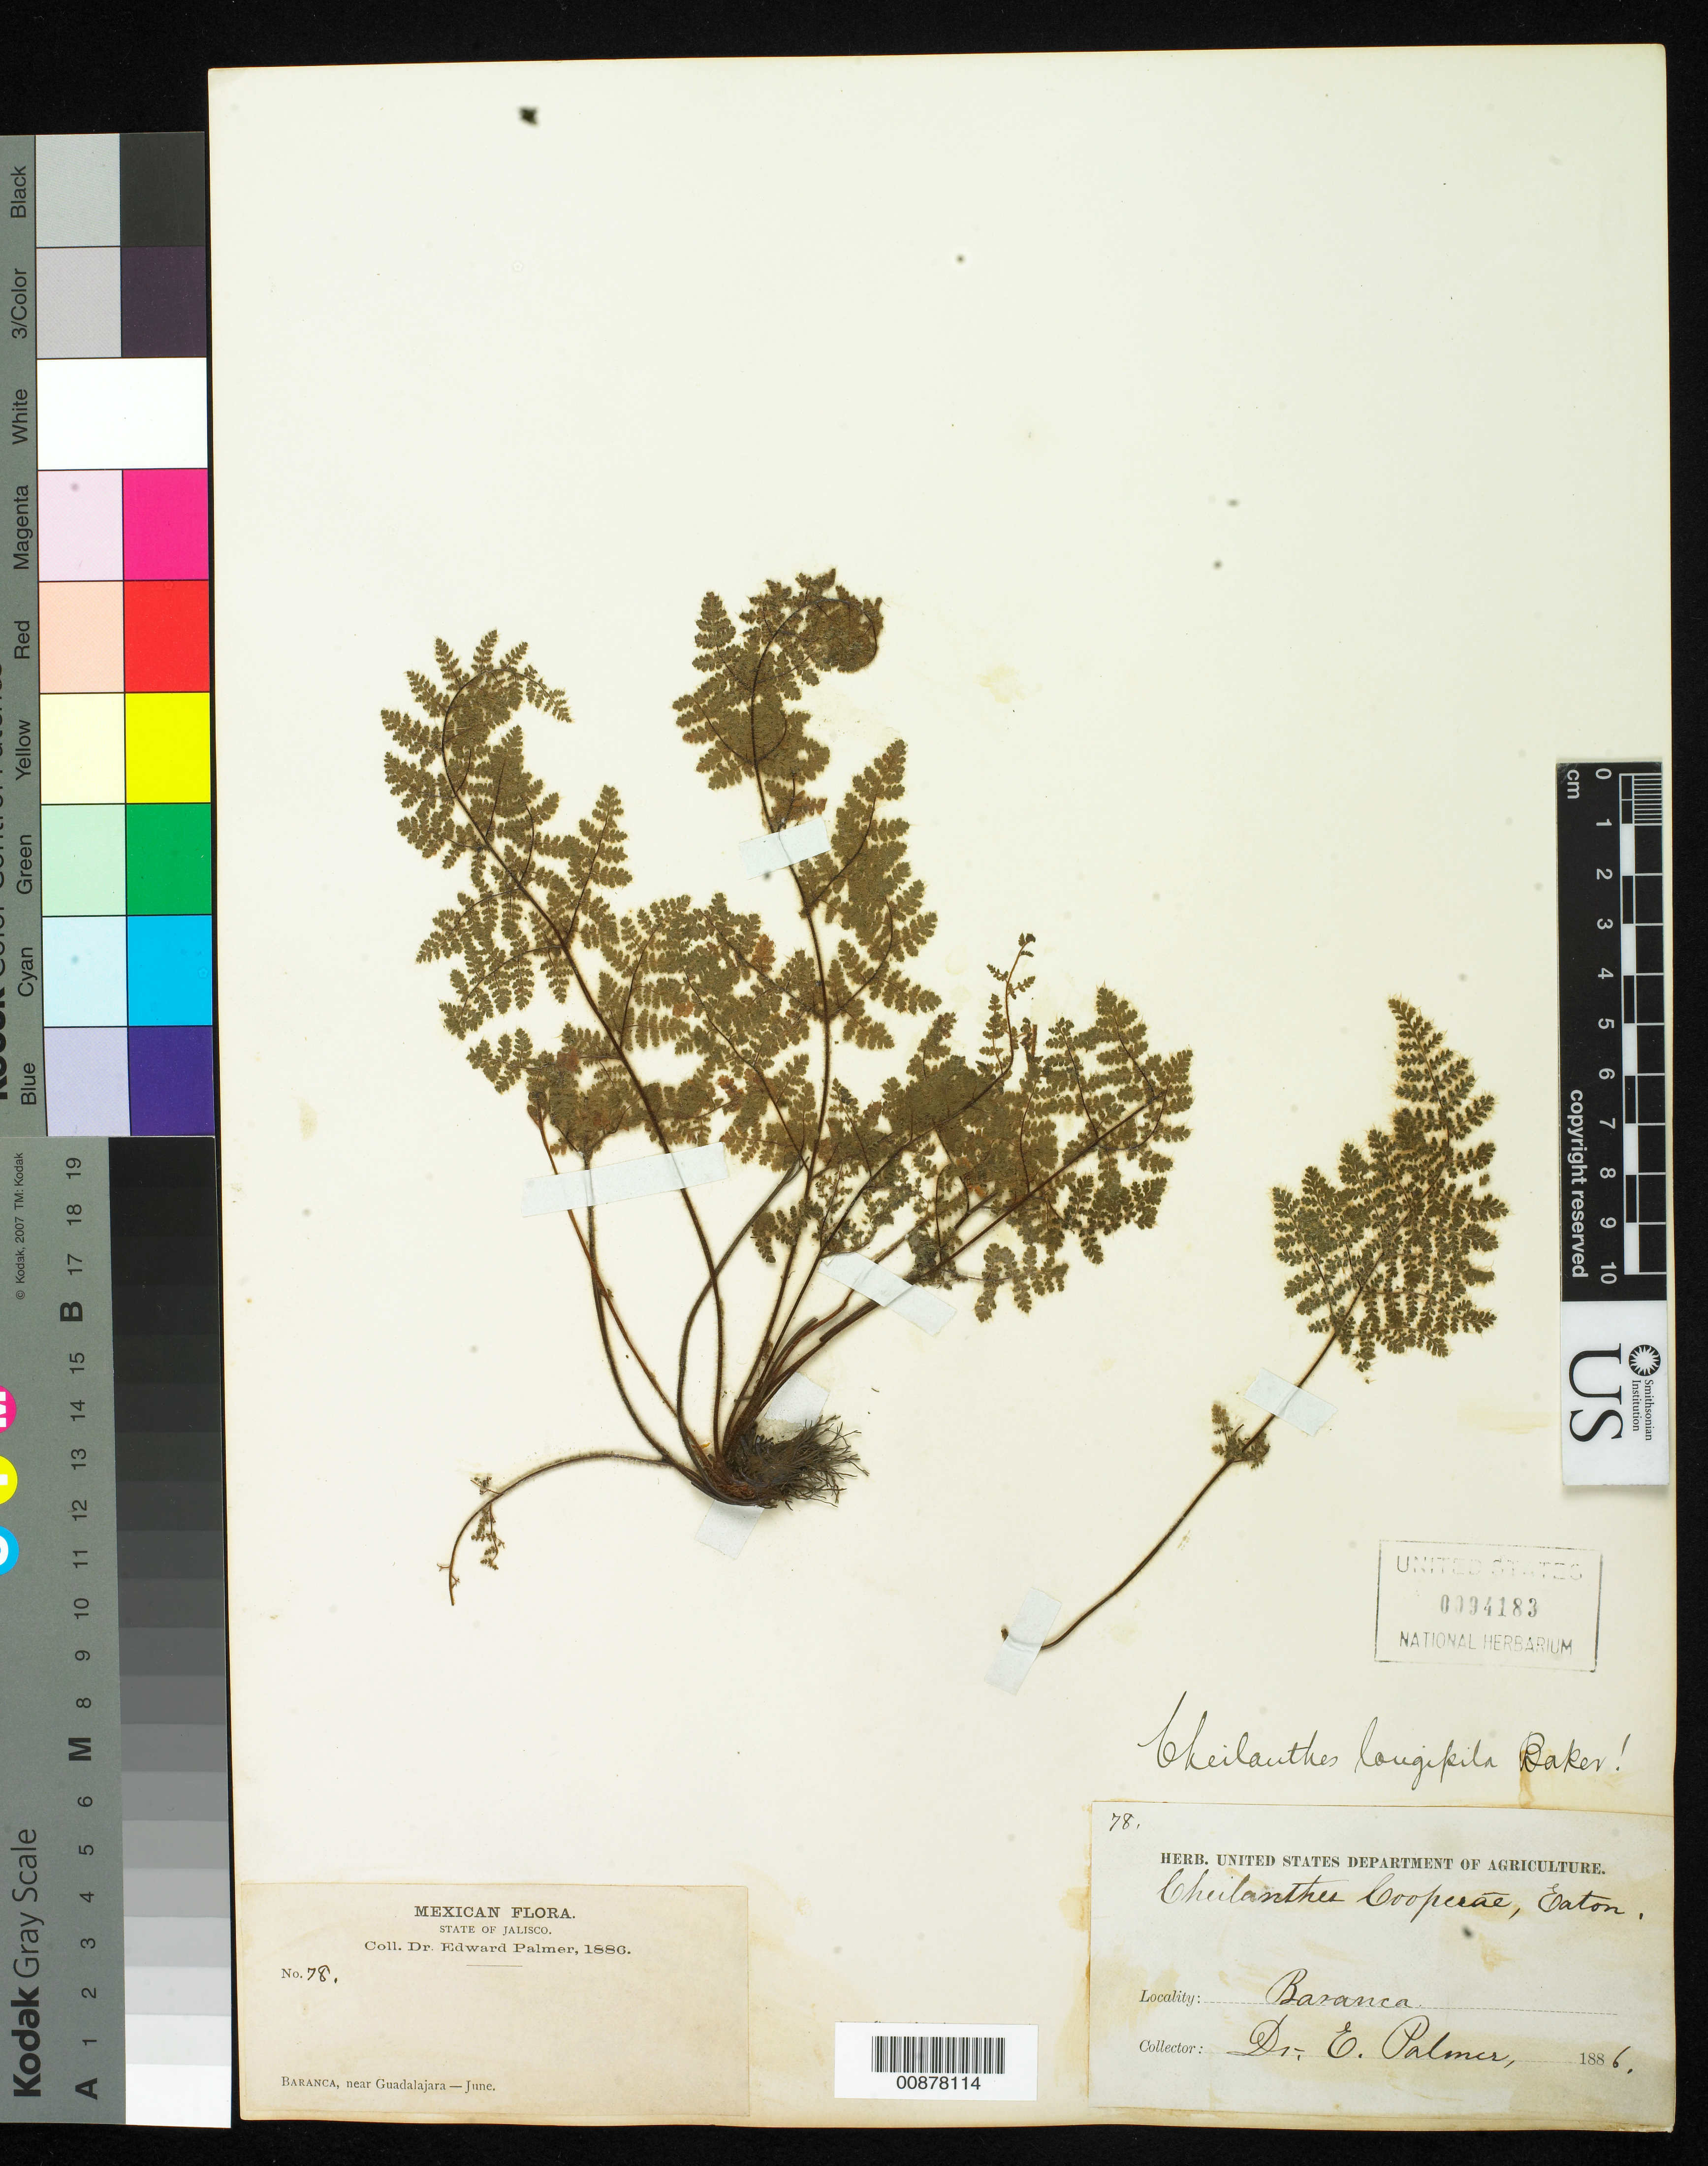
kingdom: Plantae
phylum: Tracheophyta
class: Polypodiopsida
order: Polypodiales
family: Pteridaceae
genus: Myriopteris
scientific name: Myriopteris longipila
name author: (Baker) Grusz & Windham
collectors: E. Palmer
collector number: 78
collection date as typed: Jun 1886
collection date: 1886-06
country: Mexico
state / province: Jalisco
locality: Barranca, near Guadalajara, Jalisco.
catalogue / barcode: US 94183